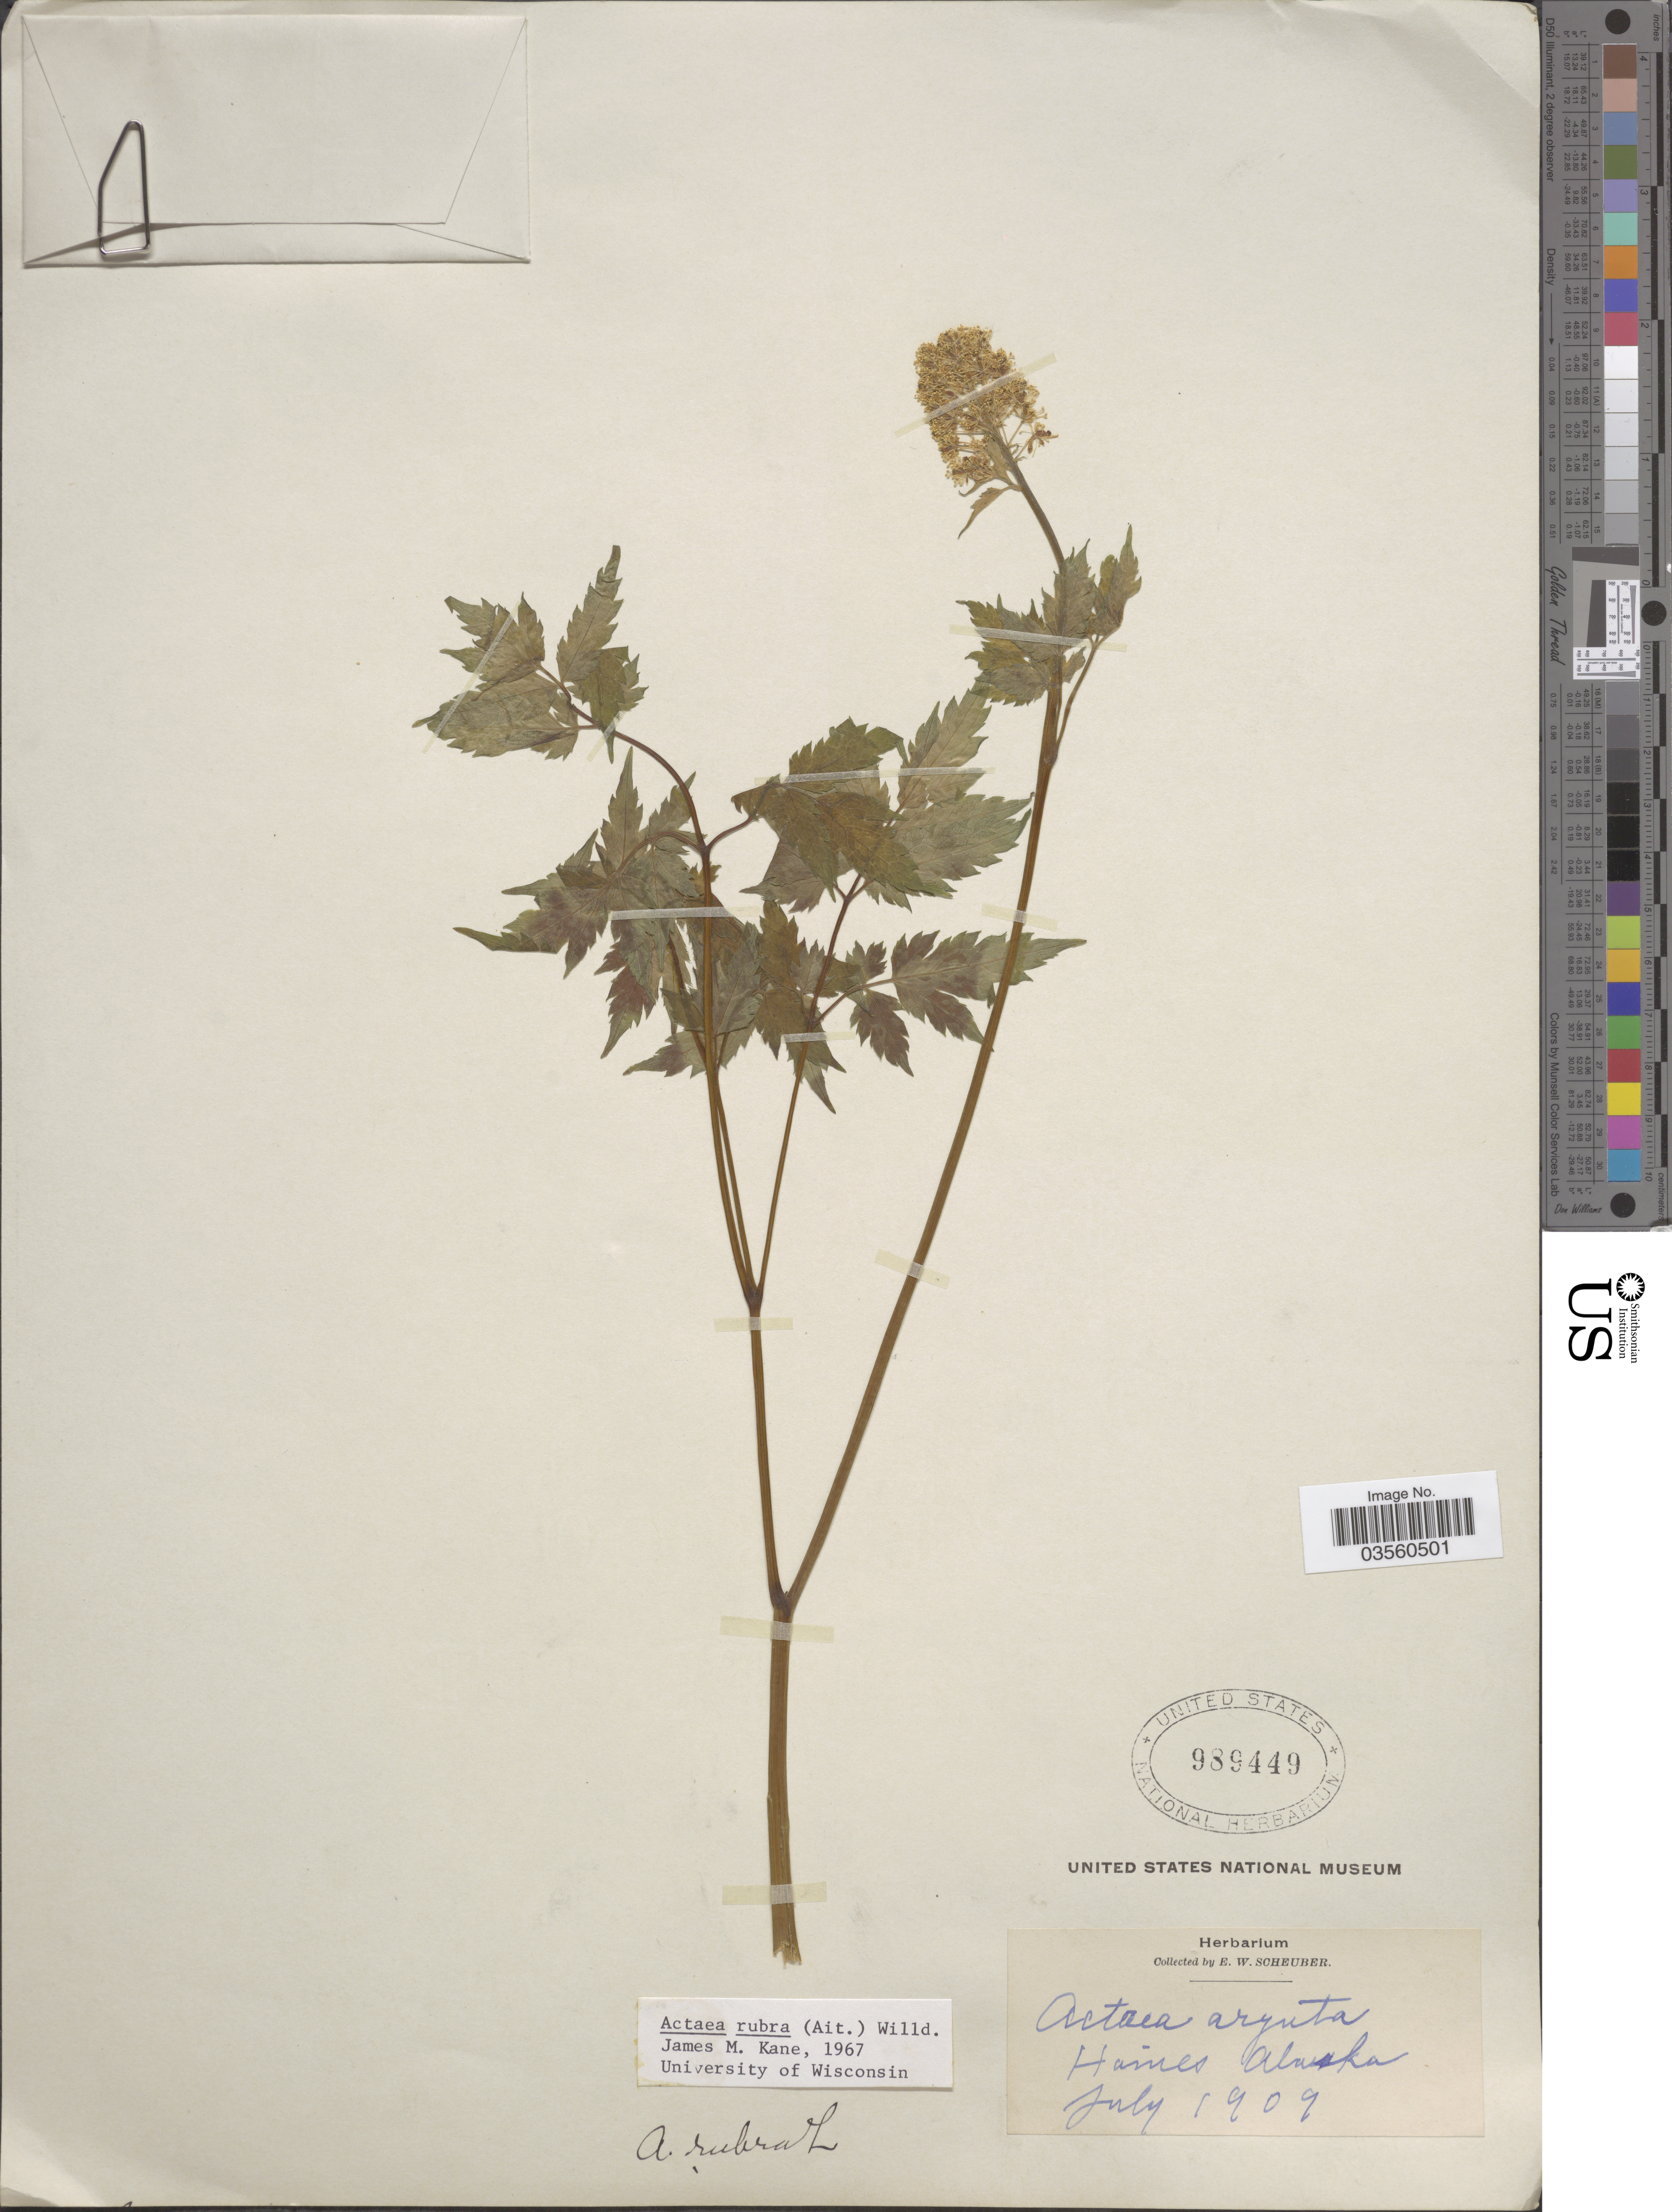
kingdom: Plantae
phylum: Tracheophyta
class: Magnoliopsida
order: Ranunculales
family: Ranunculaceae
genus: Actaea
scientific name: Actaea rubra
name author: (Aiton) Willd.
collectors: E. Scheuber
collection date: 1909-07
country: United States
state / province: Alaska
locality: Haines.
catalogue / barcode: US 989449